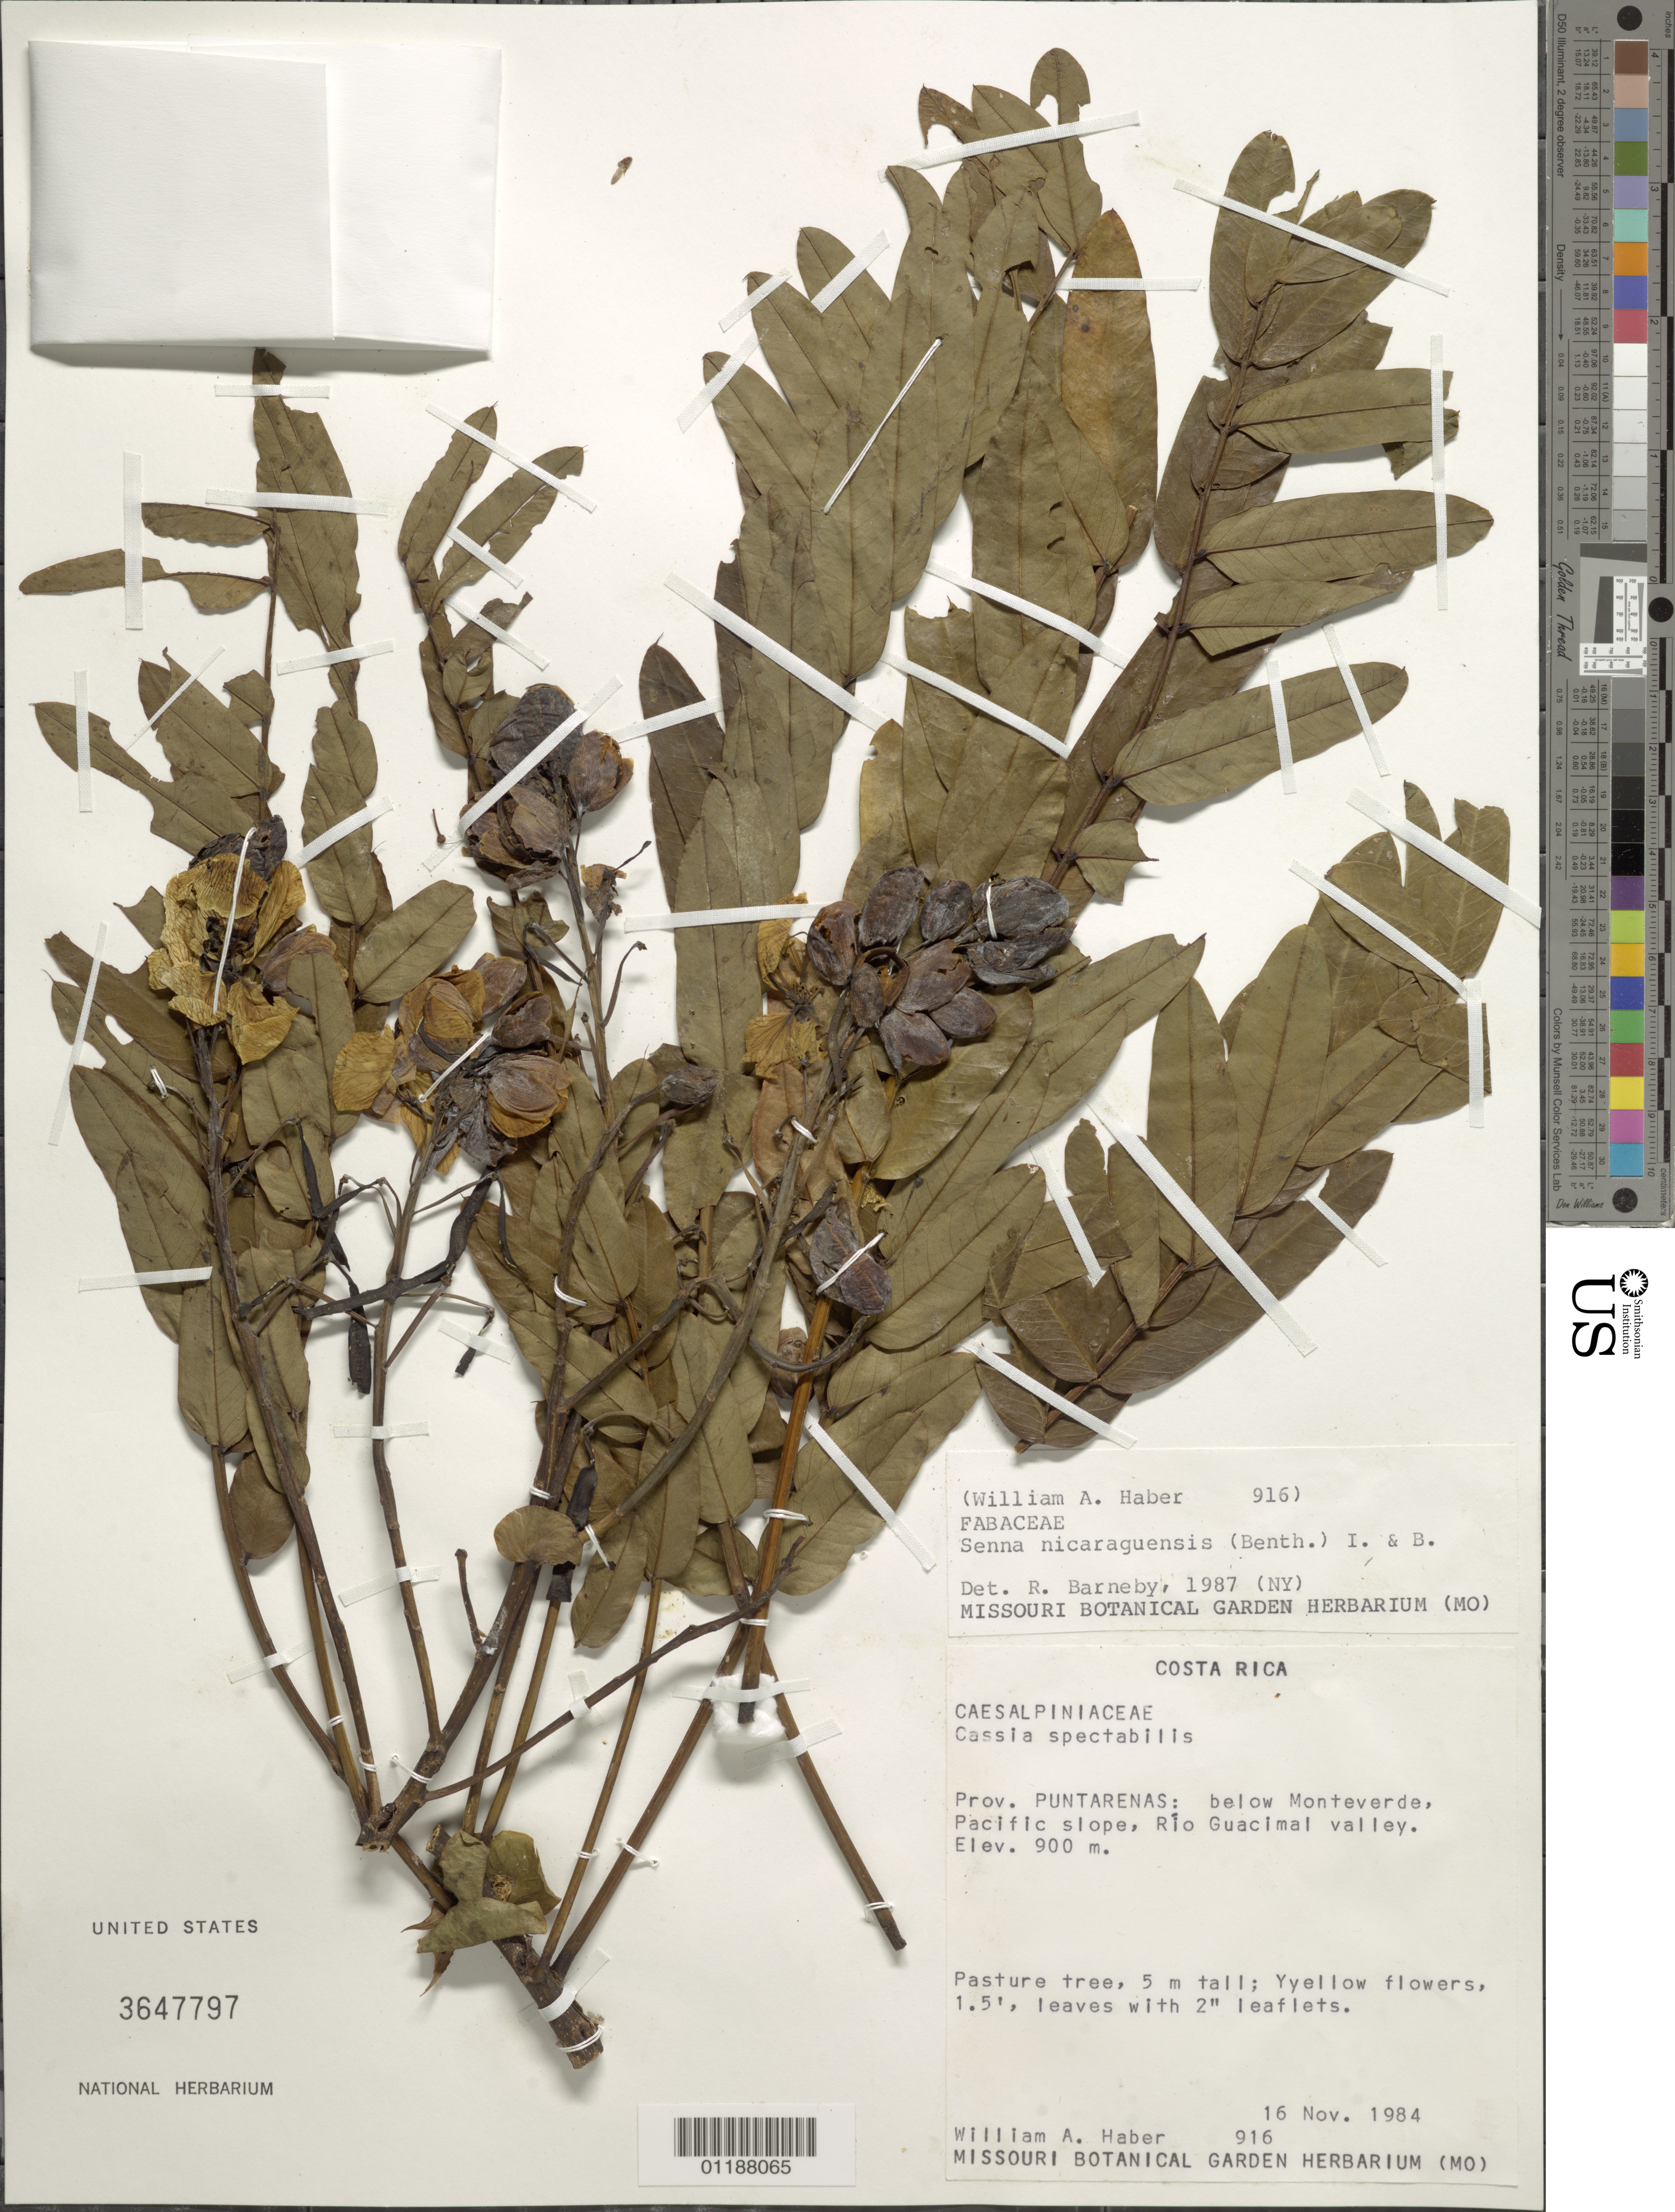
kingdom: Plantae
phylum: Tracheophyta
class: Magnoliopsida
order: Fabales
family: Fabaceae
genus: Senna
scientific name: Senna nicaraguensis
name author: (Benth.) H.S. Irwin & Barneby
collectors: W. Haber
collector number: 916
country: Costa Rica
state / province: Puntarenas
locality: Below Monteverde, Pacific slope, Rio Guacimal Valley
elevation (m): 900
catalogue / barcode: US 3647797